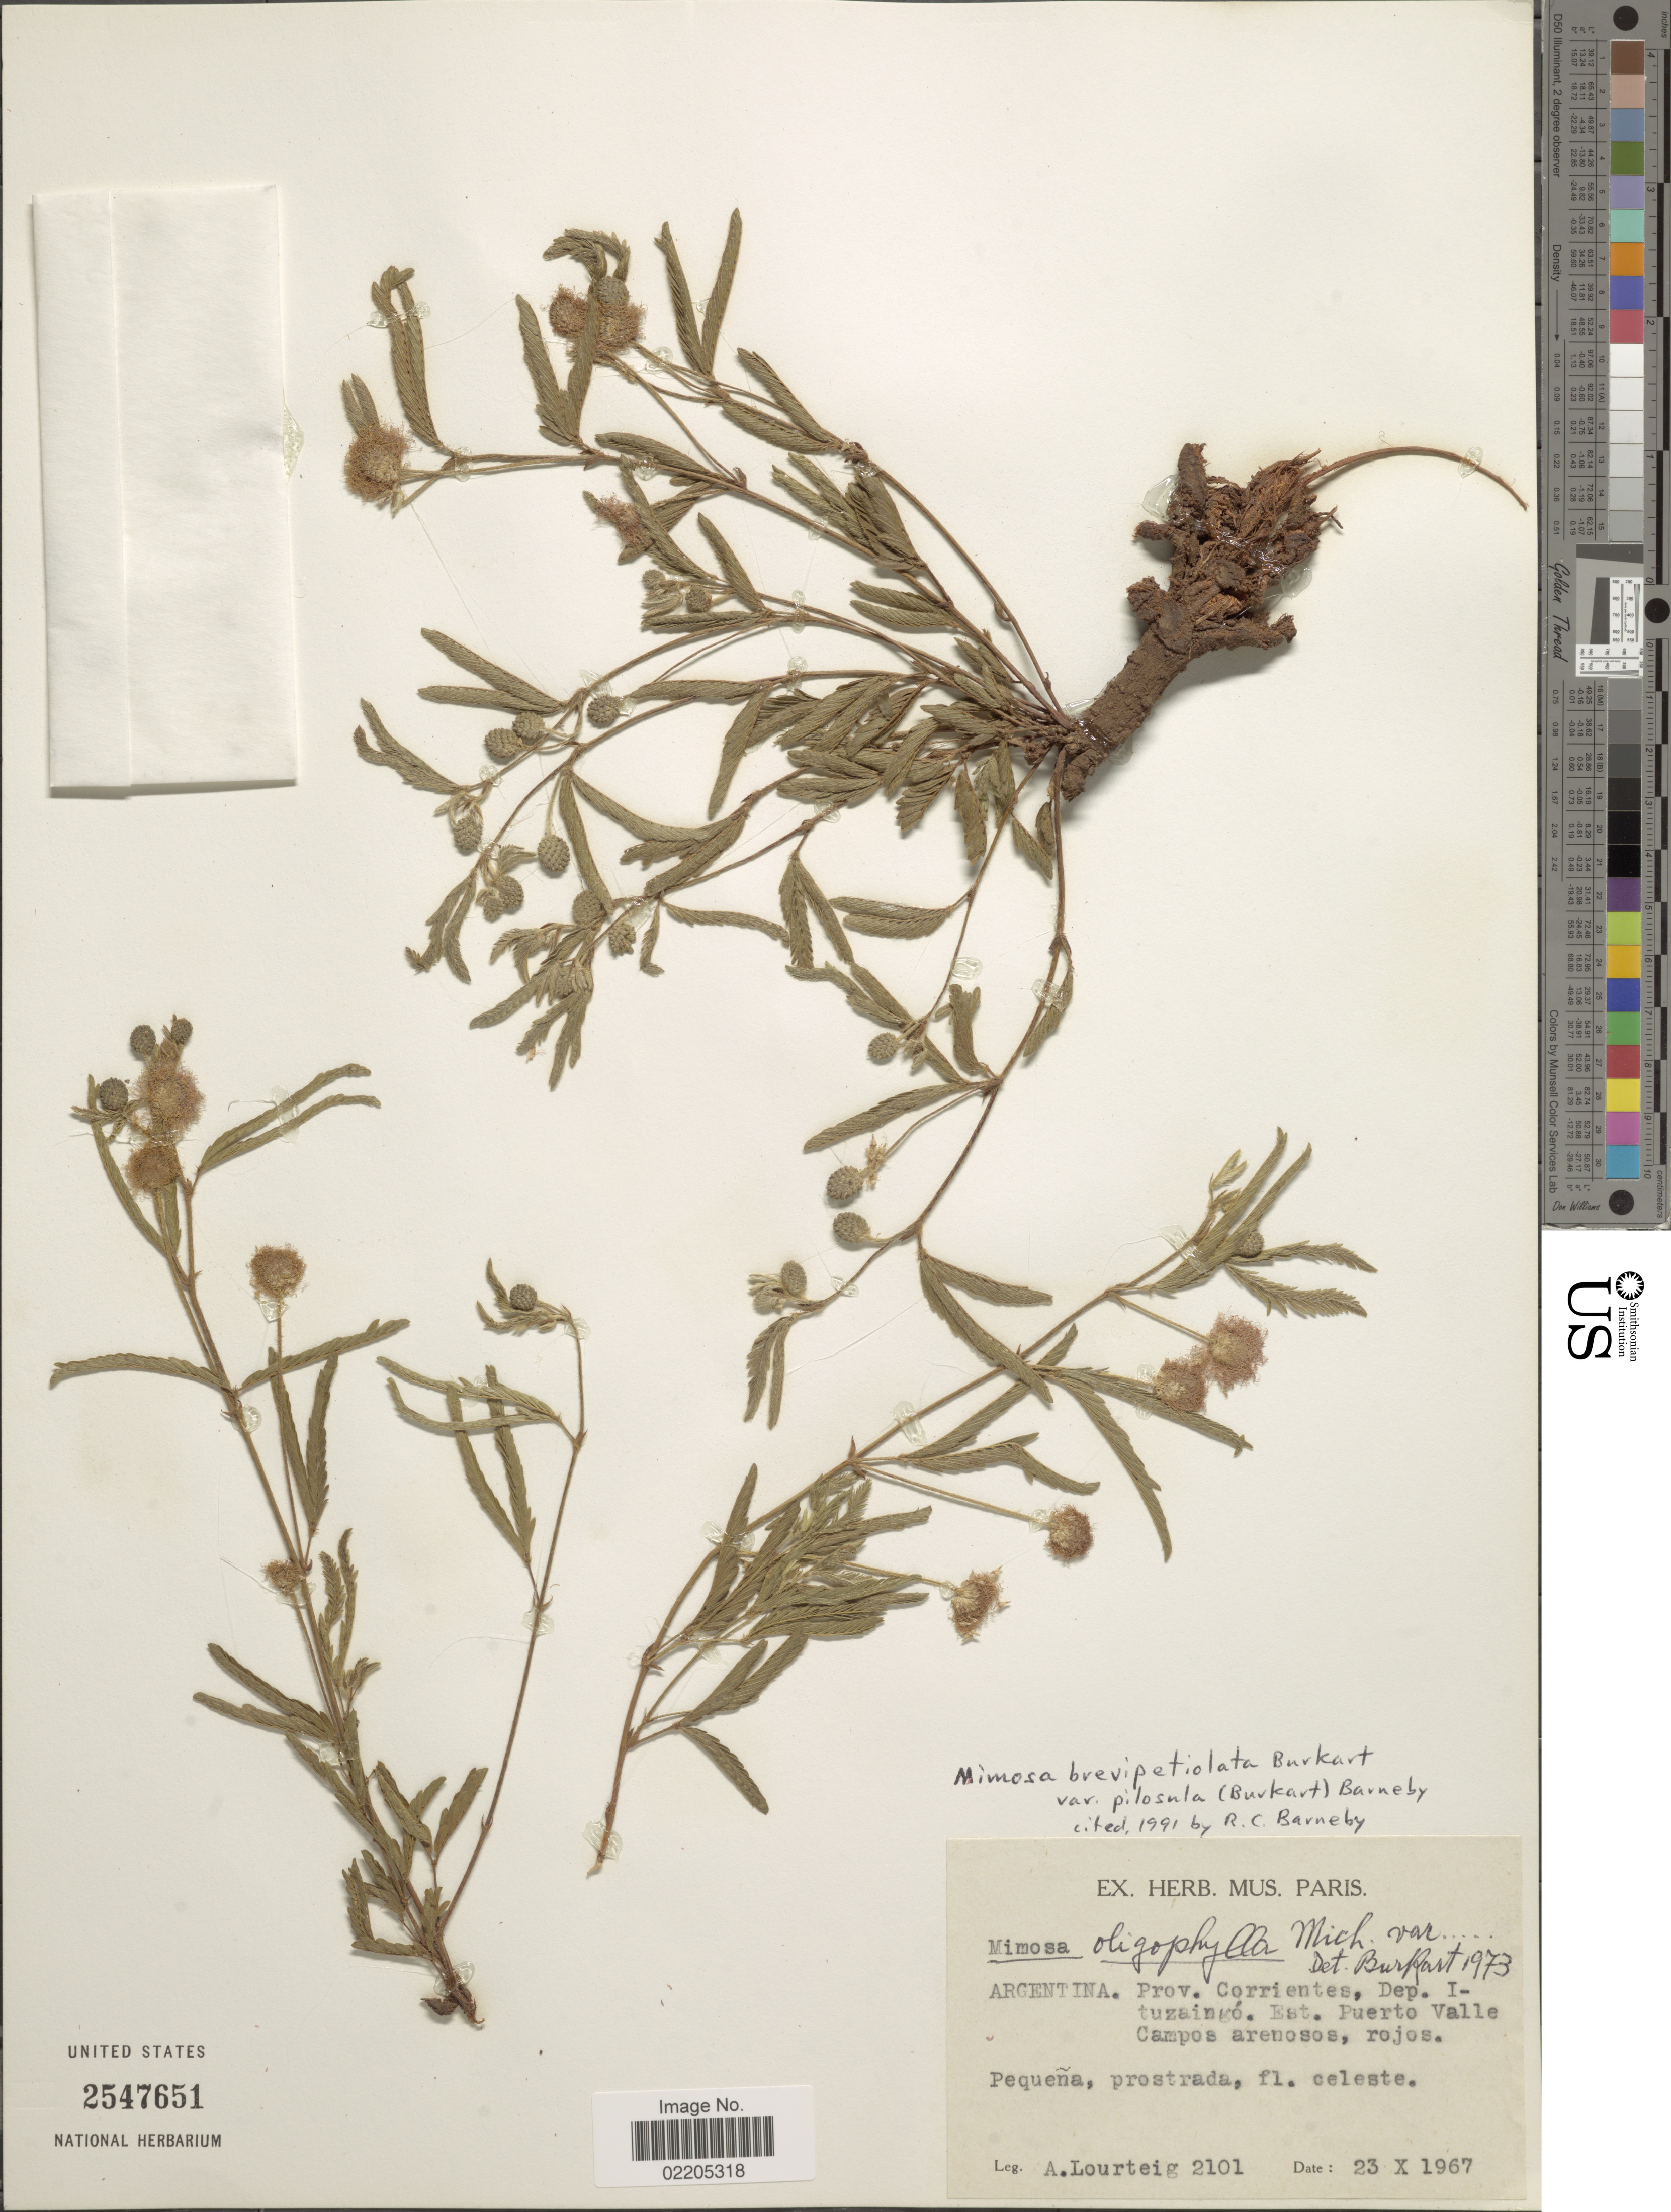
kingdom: Plantae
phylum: Tracheophyta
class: Magnoliopsida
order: Fabales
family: Fabaceae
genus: Mimosa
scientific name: Mimosa brevipetiolata var. pilosula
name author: (Burkart) Barneby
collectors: A. Lourteig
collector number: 2101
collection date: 1967-10-23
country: Argentina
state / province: Corrientes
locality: Dep. Ituzaingo, Est. Puerto Valle Campos arenosos, rojos.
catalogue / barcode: US 2547651